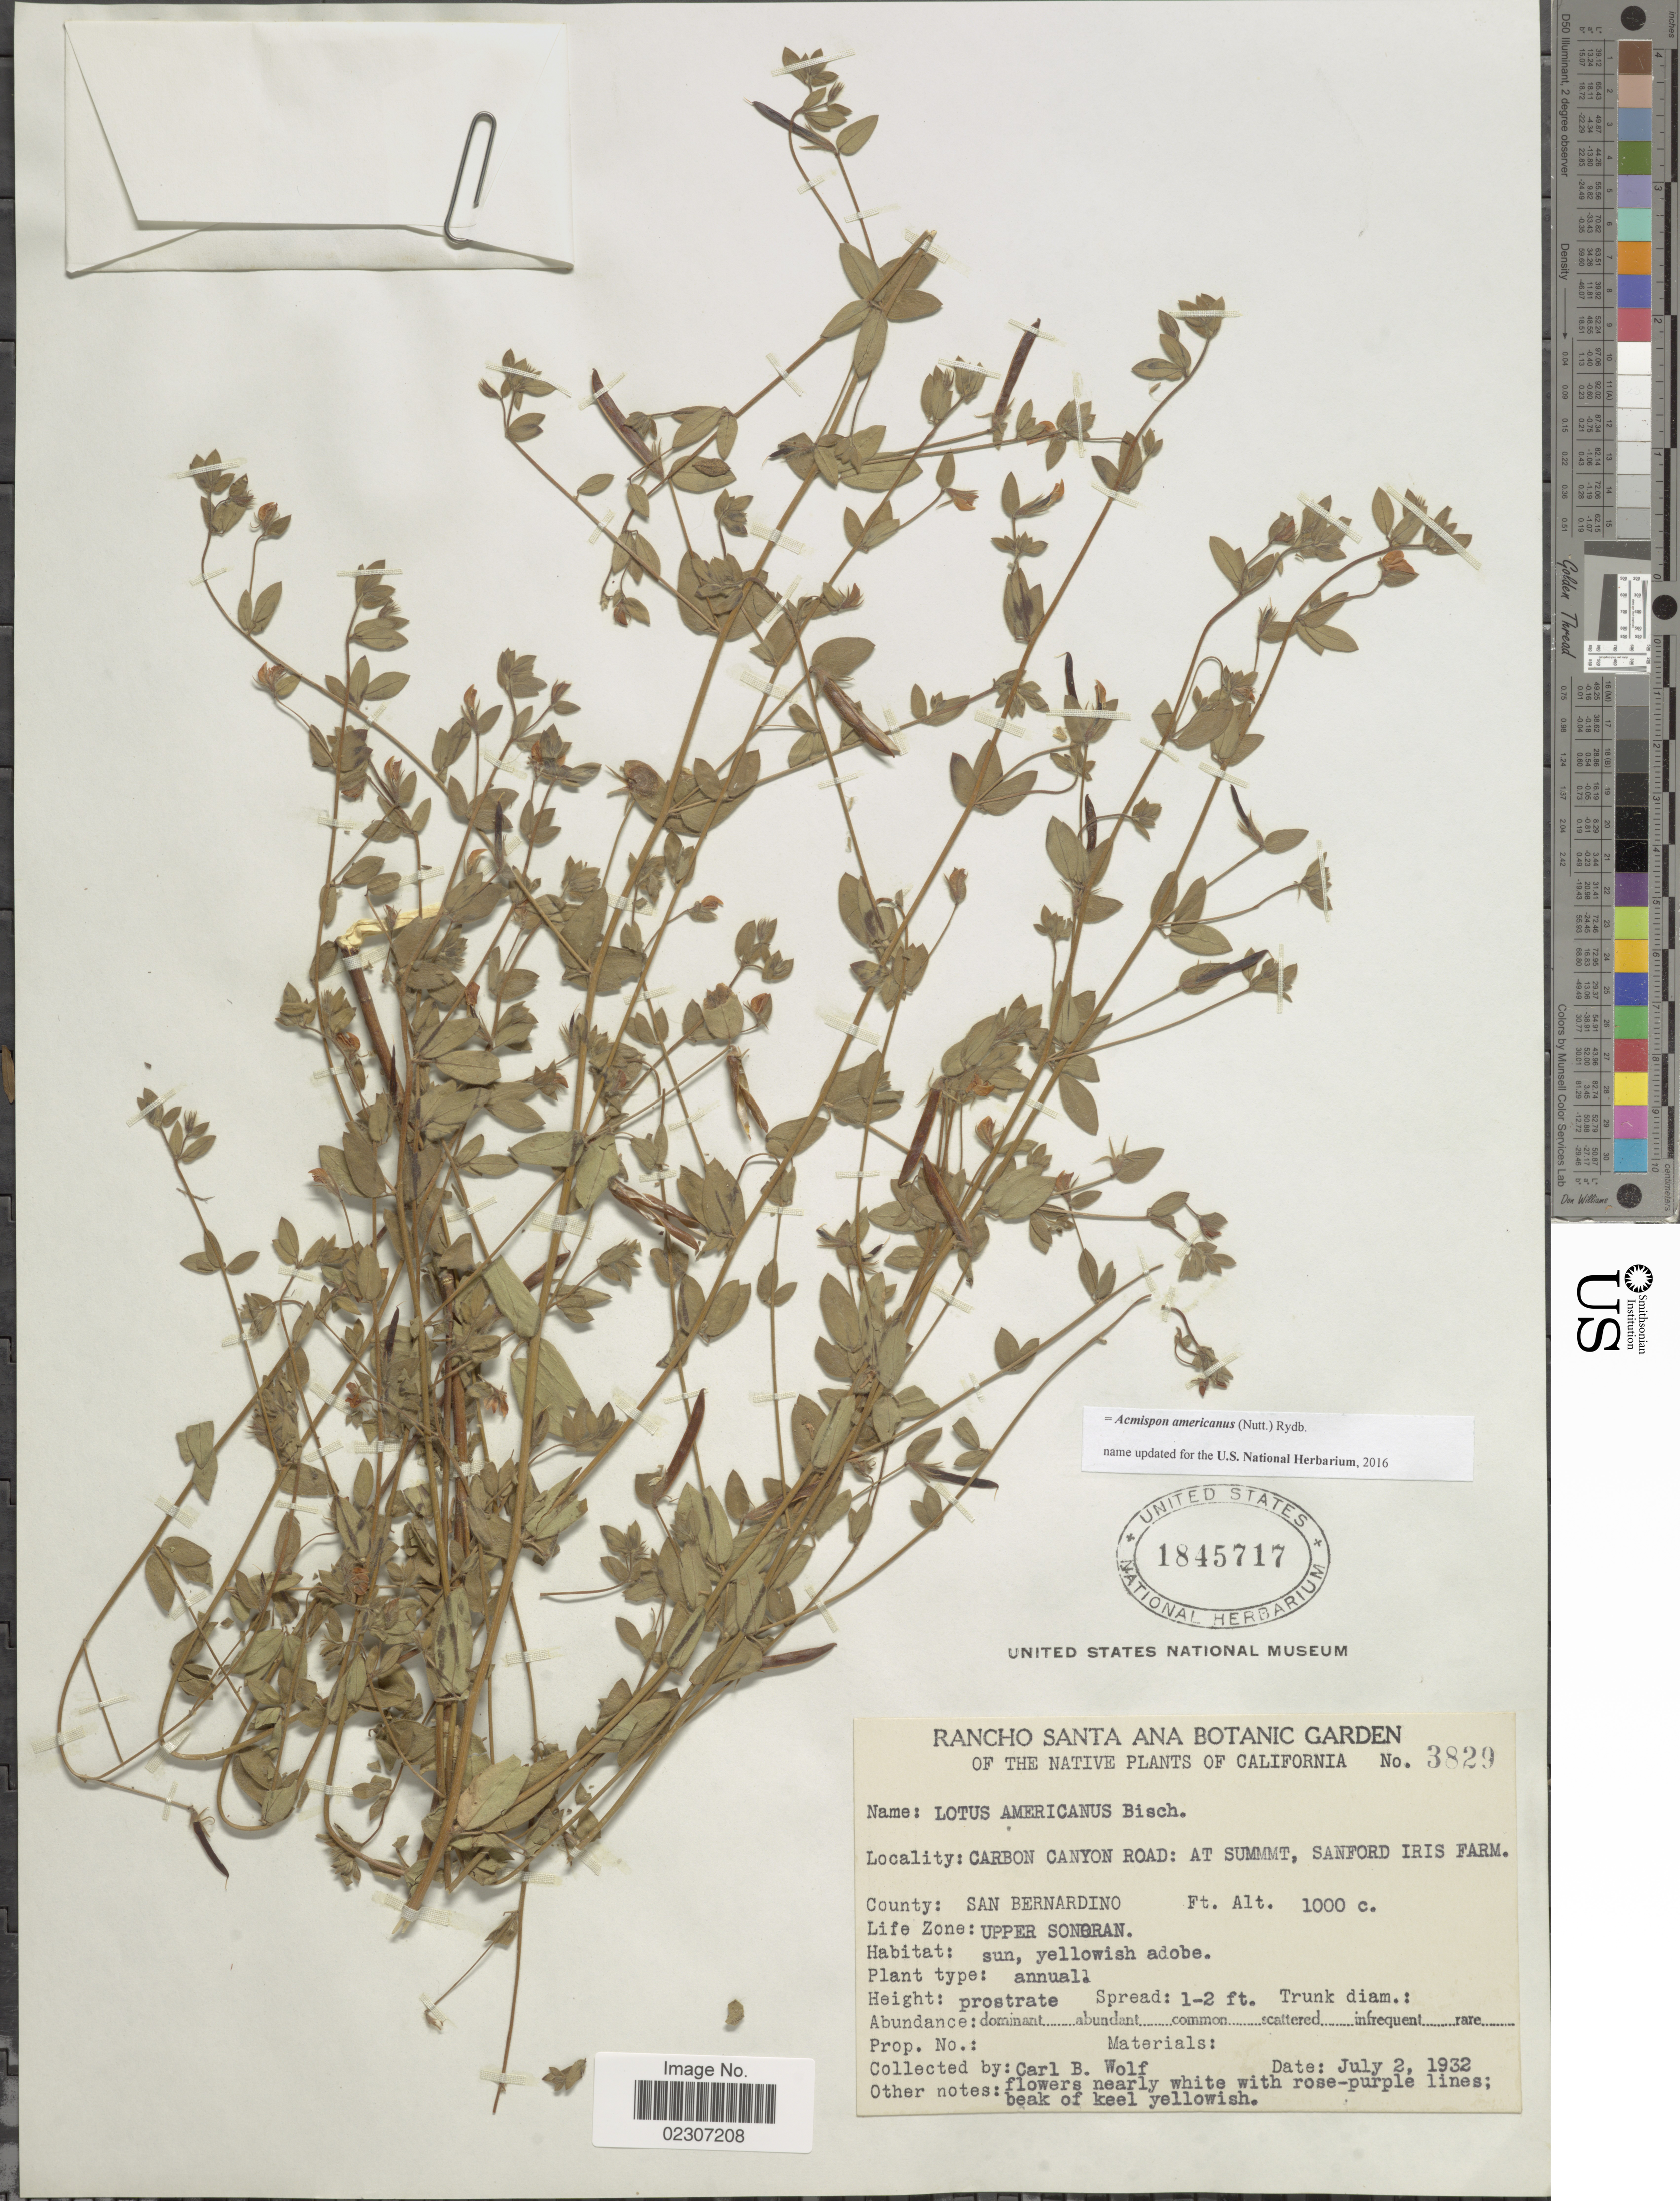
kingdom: Plantae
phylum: Tracheophyta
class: Magnoliopsida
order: Fabales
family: Fabaceae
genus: Acmispon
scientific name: Acmispon americanus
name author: (Nutt.) Rydb.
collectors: C. B. Wolf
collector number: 3829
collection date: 1932-07-02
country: United States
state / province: California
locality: Carbon Canyon Road: At summit, Sanford Iris Farm. Life Zone: Upper Sonoran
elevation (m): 305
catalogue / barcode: US 1845717